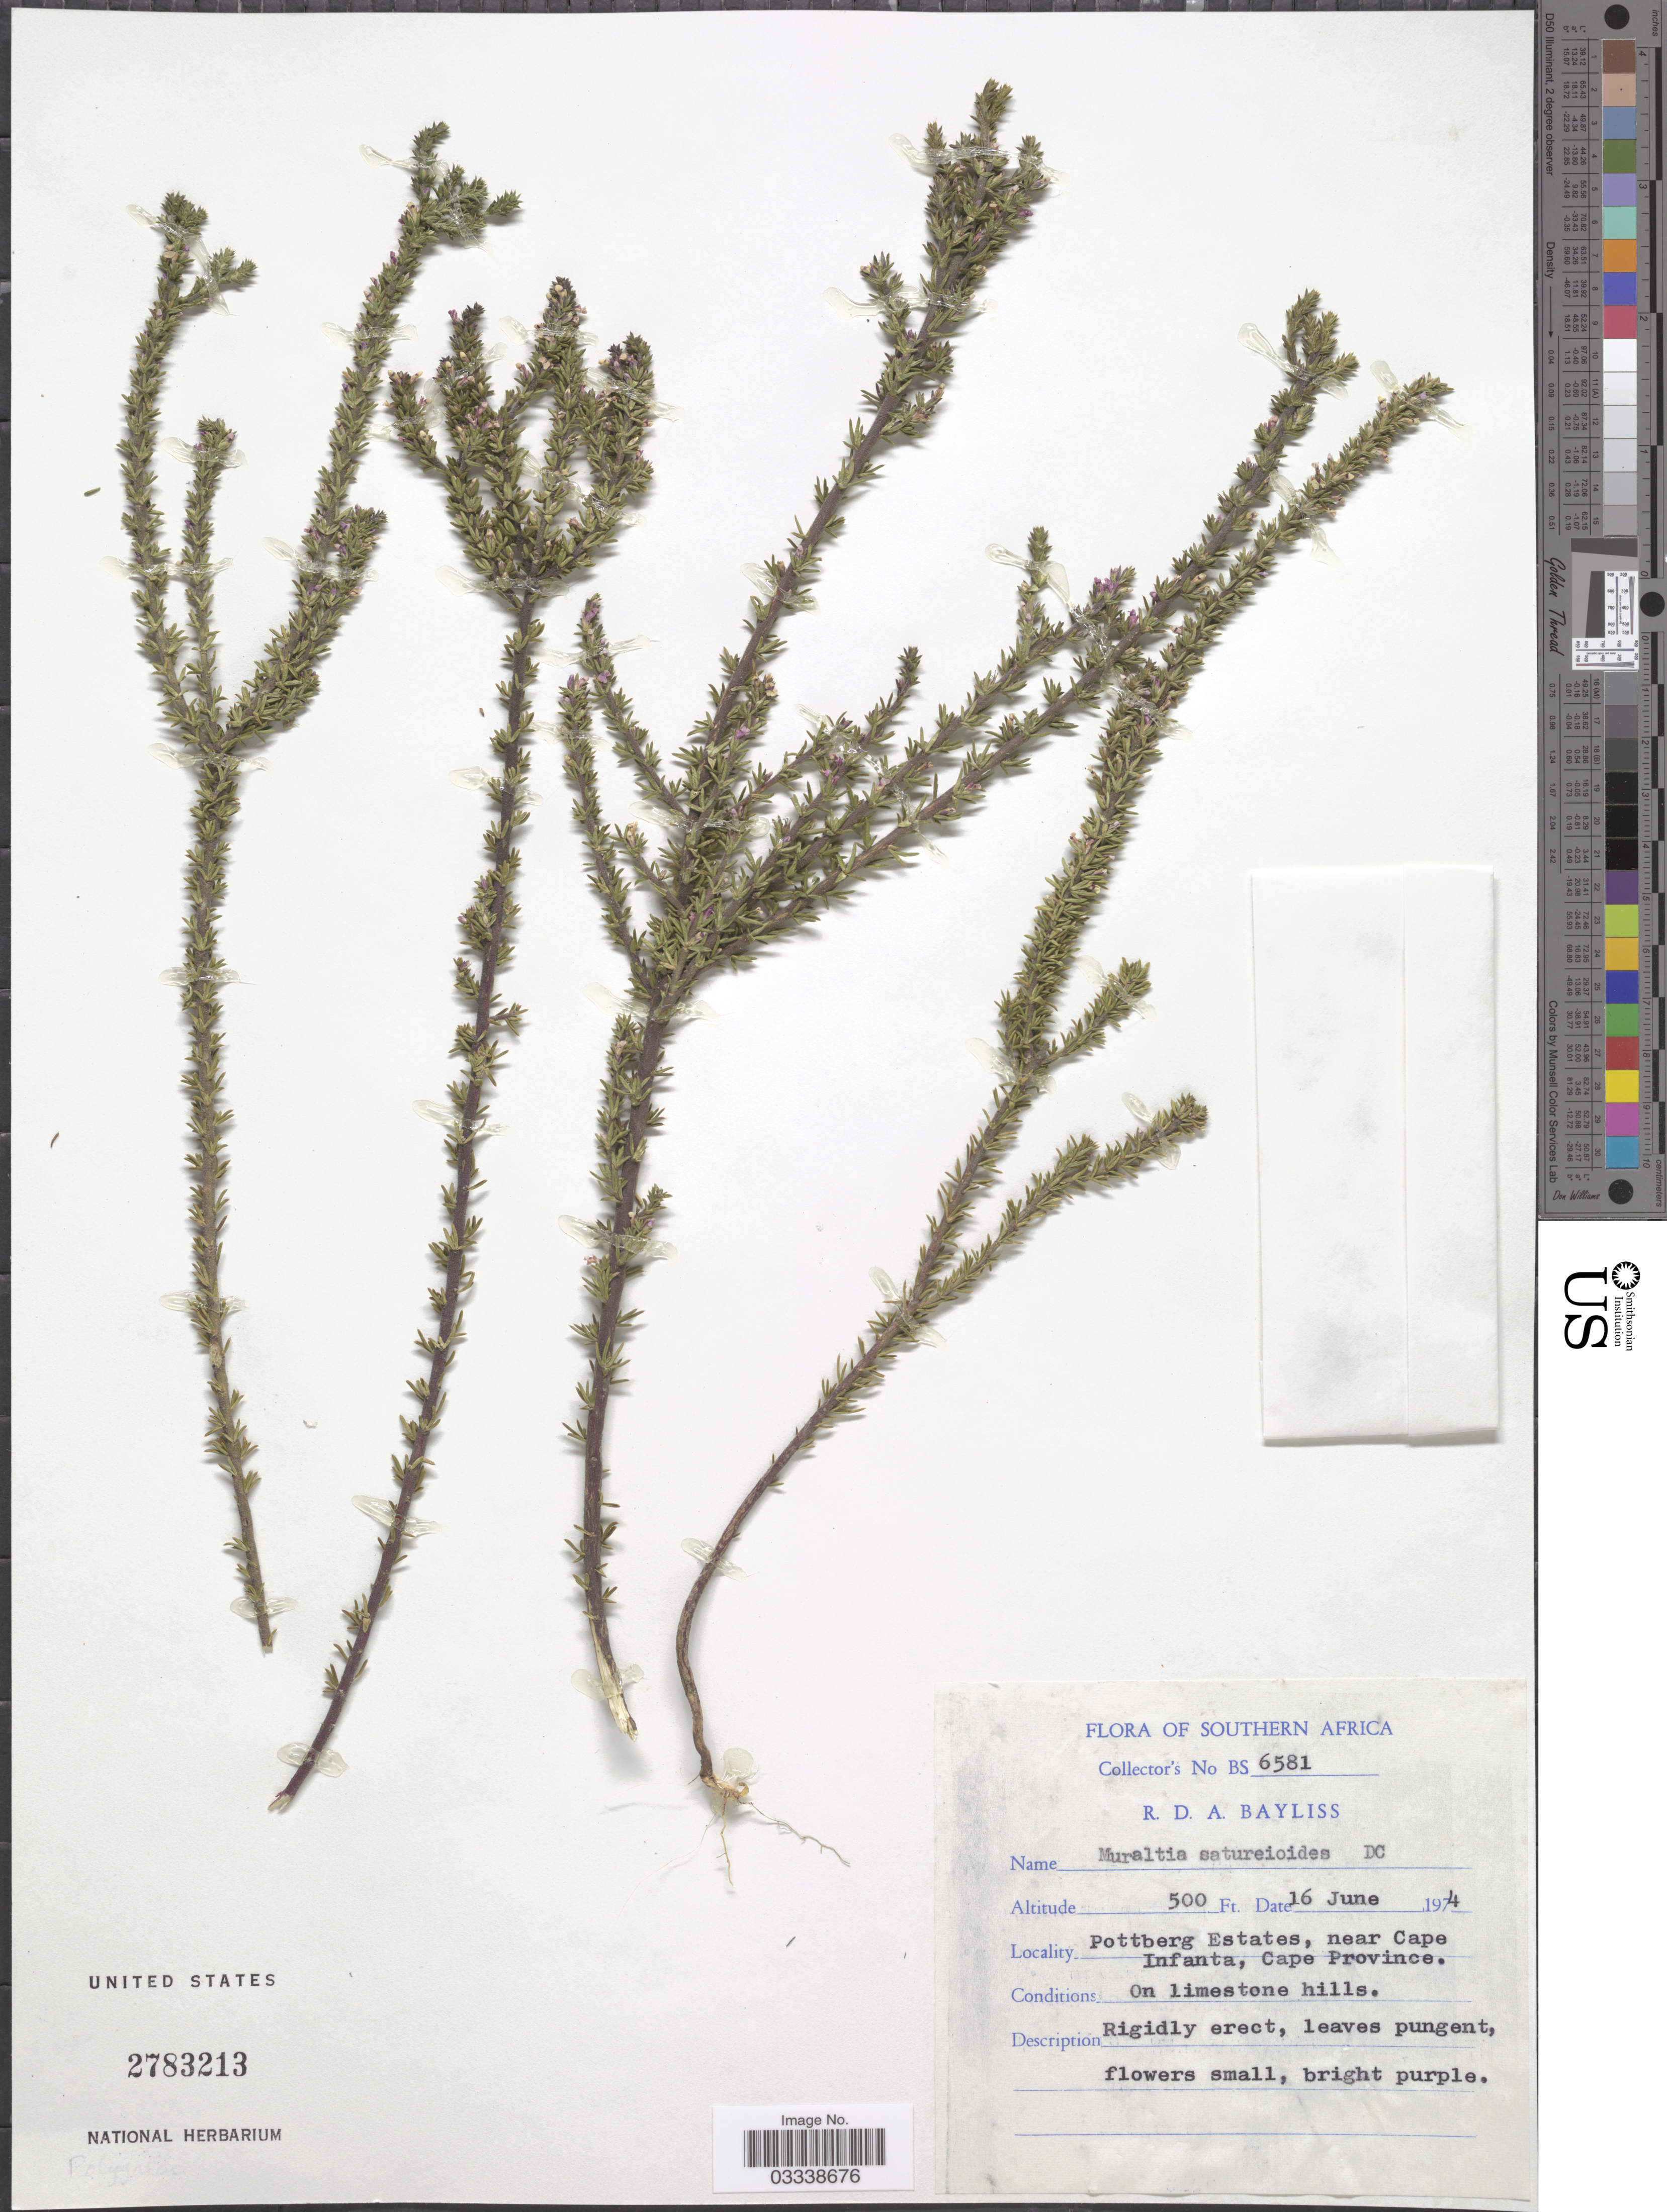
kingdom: Plantae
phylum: Tracheophyta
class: Magnoliopsida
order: Fabales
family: Polygalaceae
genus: Muraltia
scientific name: Muraltia satureioides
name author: Burch. ex DC.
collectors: R. Bayliss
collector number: BS 6581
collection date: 1974-06-16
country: South Africa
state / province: Western Cape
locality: Southern Africa. Pottberg Estates, near Cape Infanta.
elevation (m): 152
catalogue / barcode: US 2783213